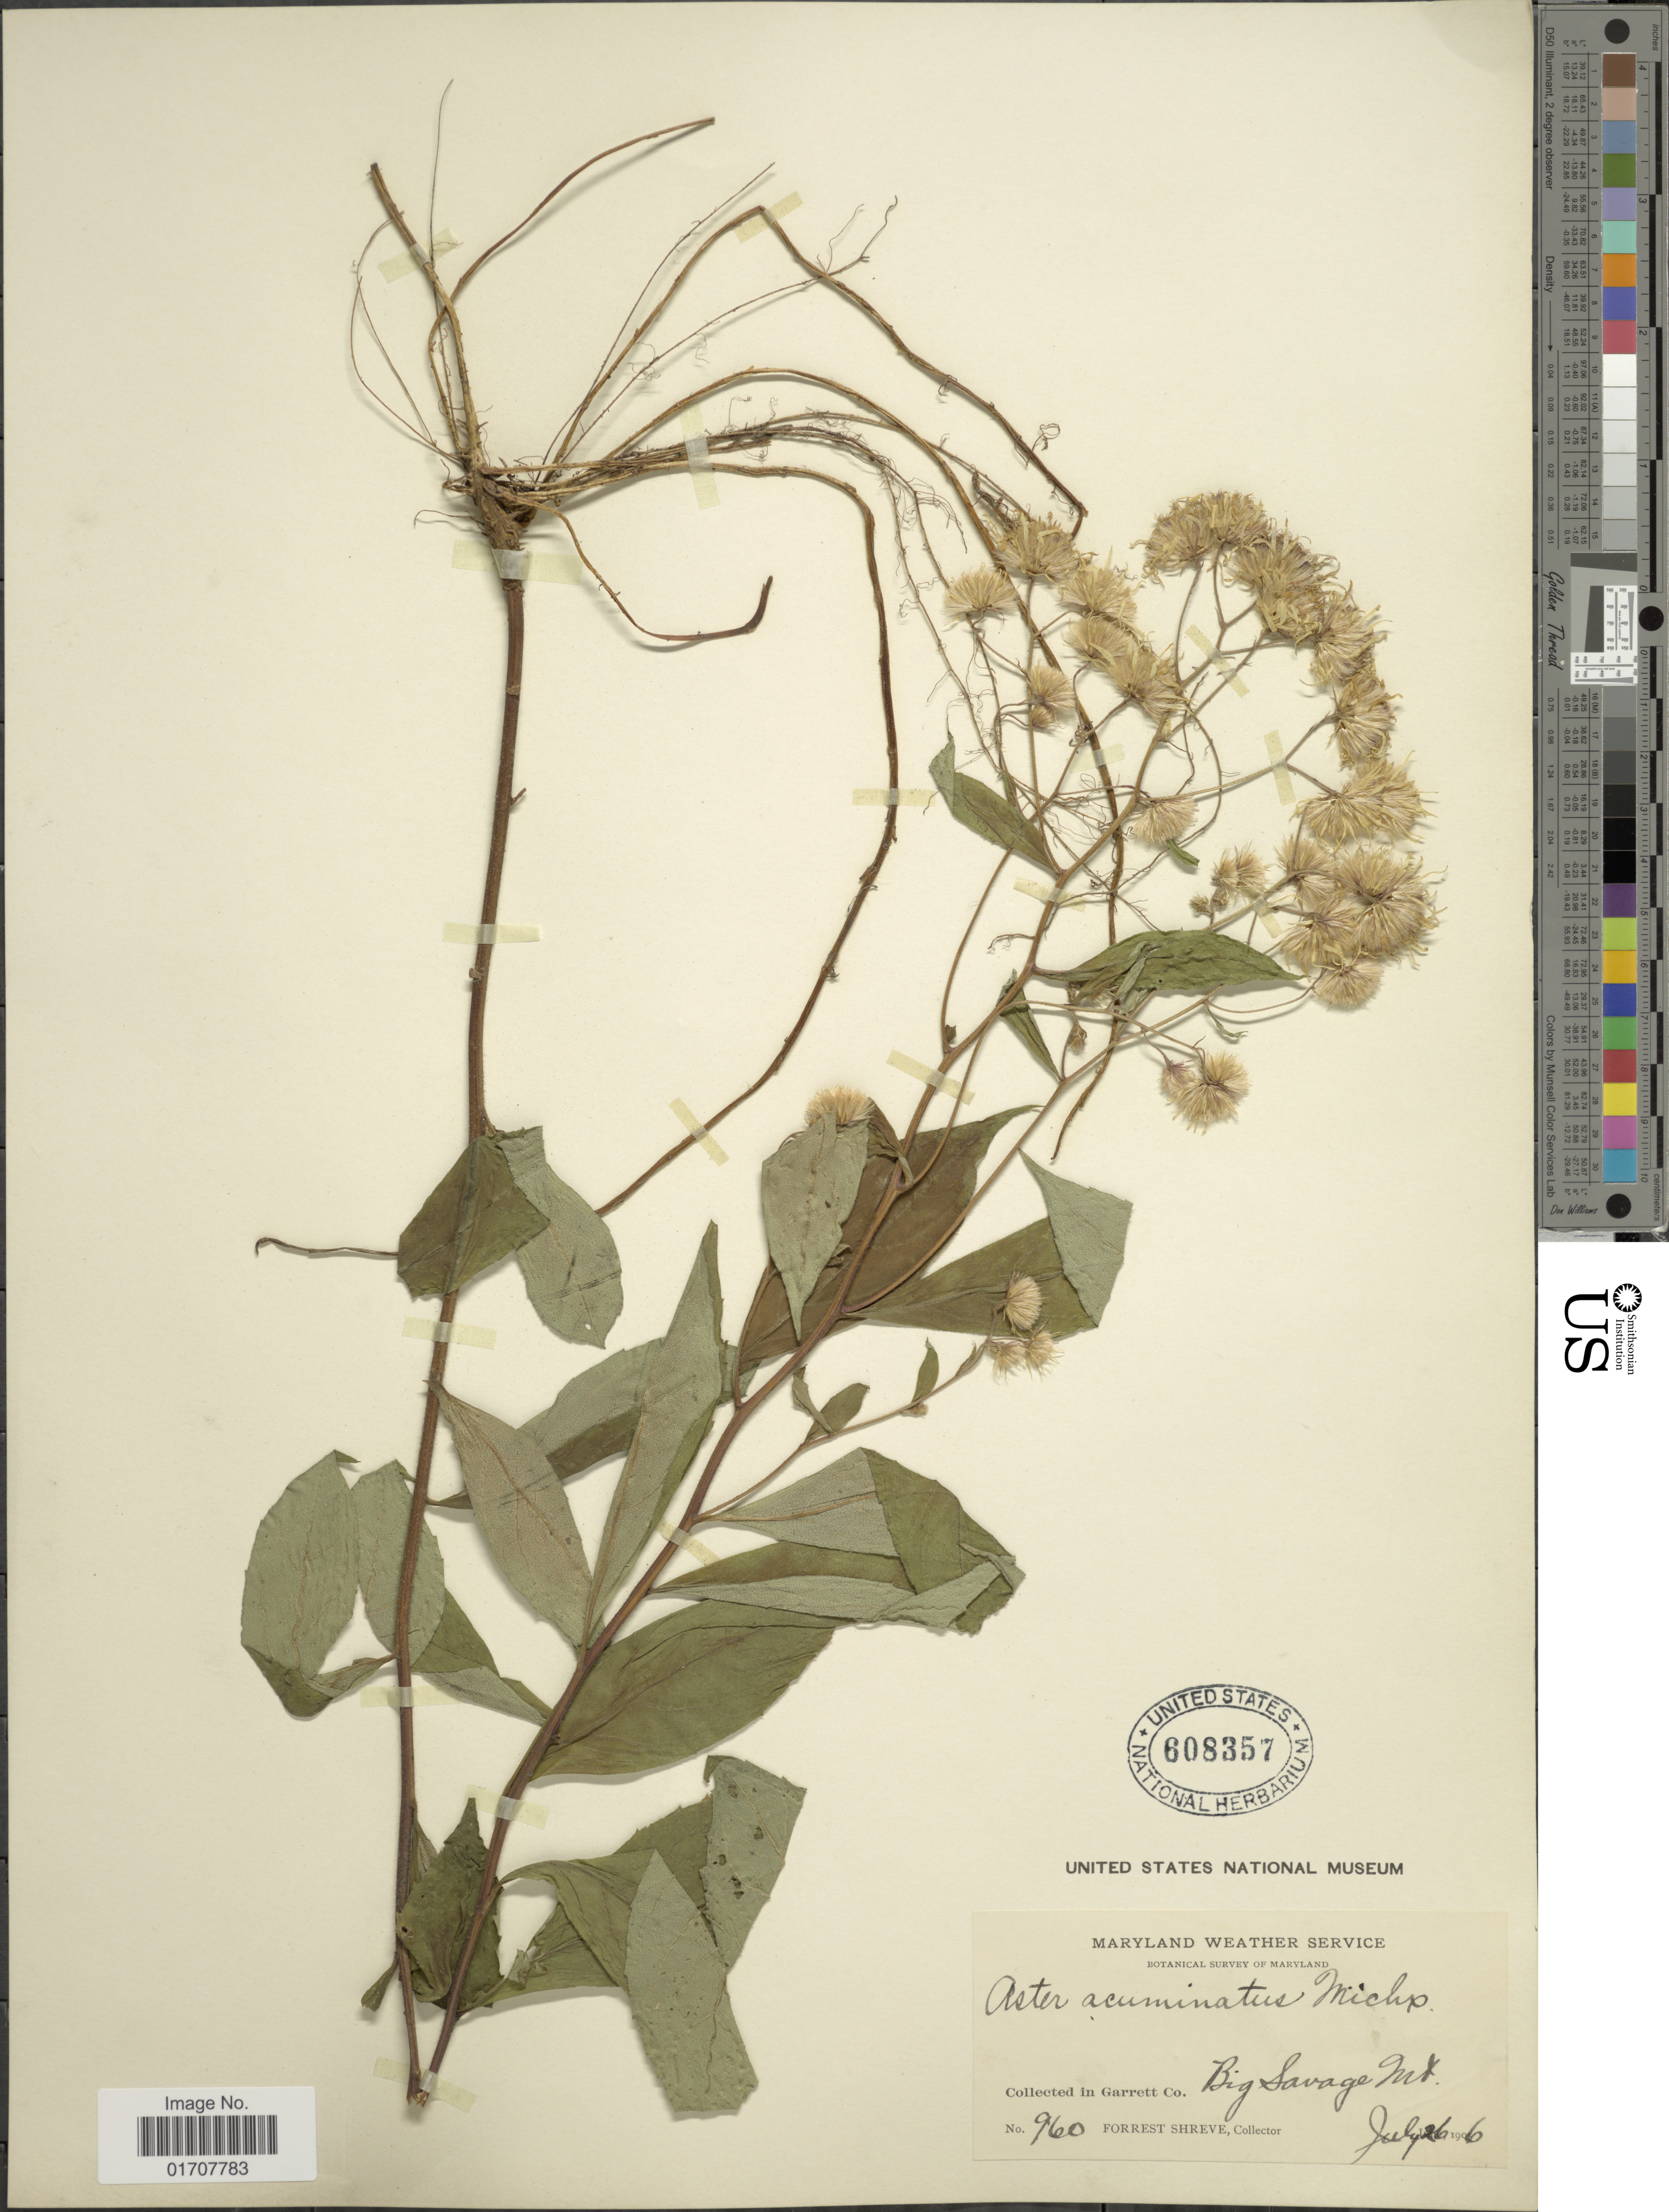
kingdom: Plantae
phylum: Tracheophyta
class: Magnoliopsida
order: Asterales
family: Asteraceae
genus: Oclemena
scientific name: Oclemena acuminata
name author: (Michx.) Greene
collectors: F. Shreve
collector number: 960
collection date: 1906-07-26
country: United States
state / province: Maryland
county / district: Garrett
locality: Garrett Co., Big Savage Mt.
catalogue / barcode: US 608357